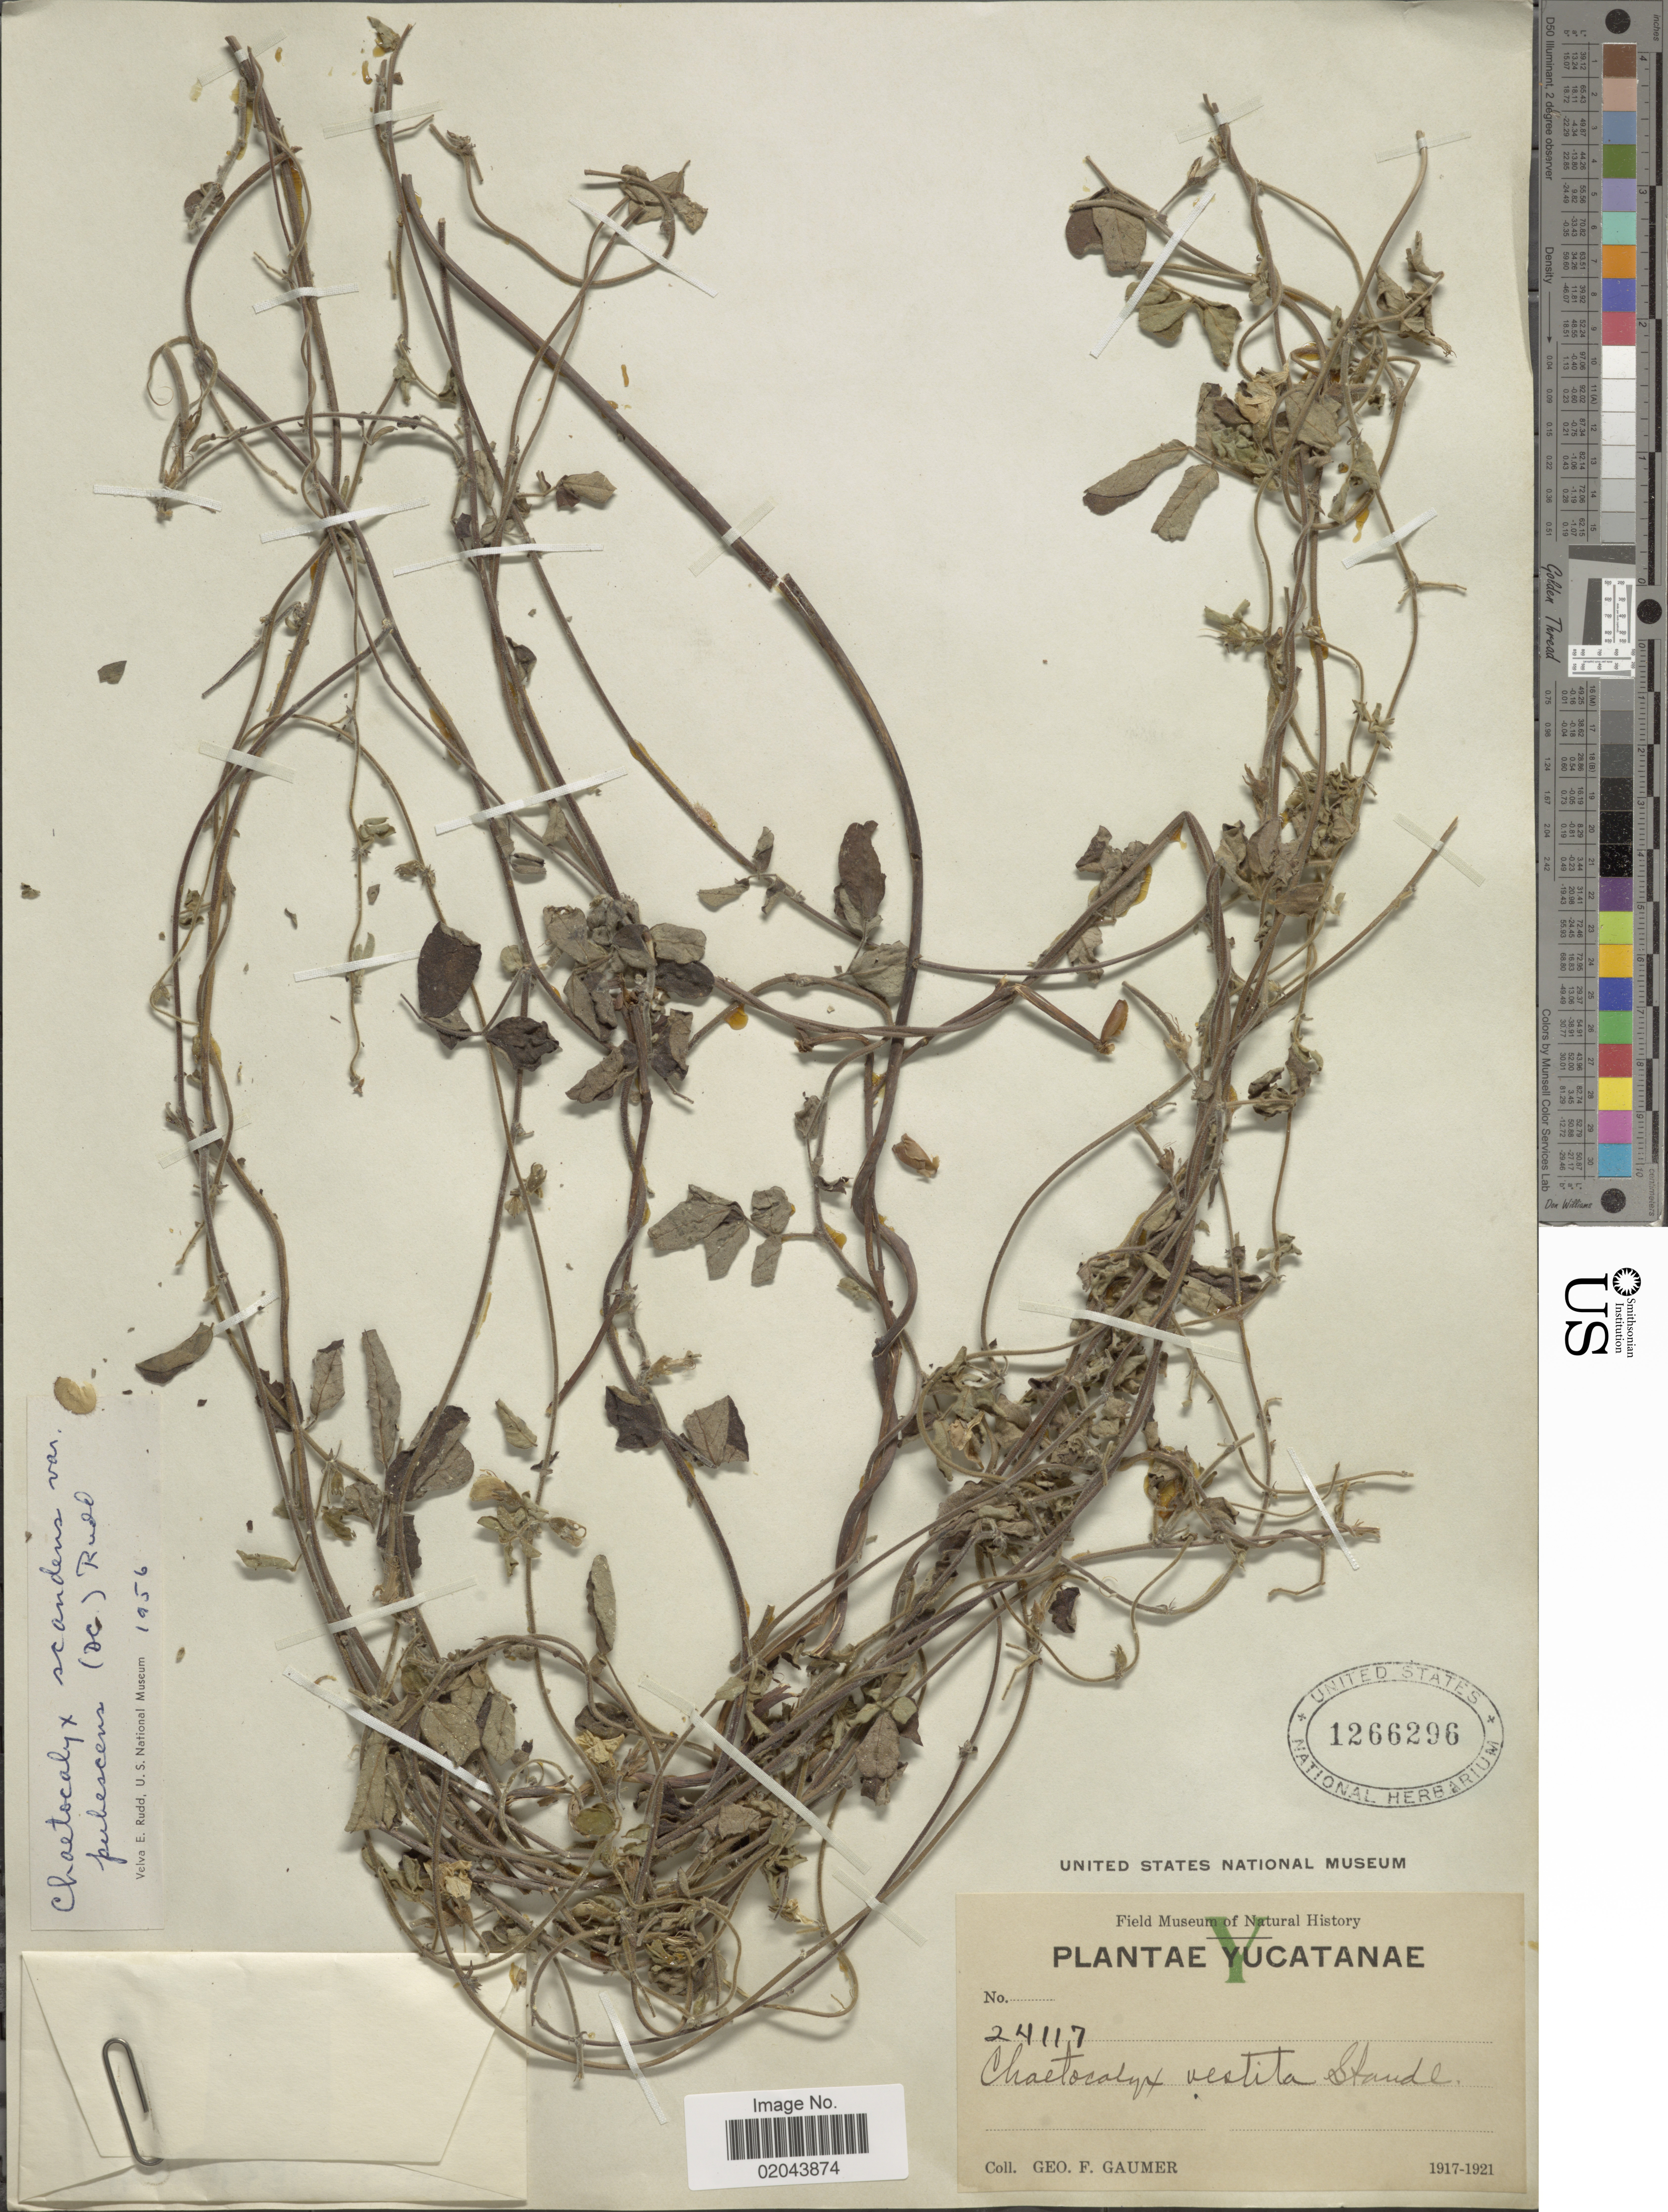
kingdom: Plantae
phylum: Tracheophyta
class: Magnoliopsida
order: Fabales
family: Fabaceae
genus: Chaetocalyx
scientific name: Chaetocalyx scandens var. pubescens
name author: (DC.) Rudd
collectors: G. F. Gaumer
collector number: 24117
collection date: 1917/1921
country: Mexico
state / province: Yucatán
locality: Yucatanae.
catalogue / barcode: US 1266296